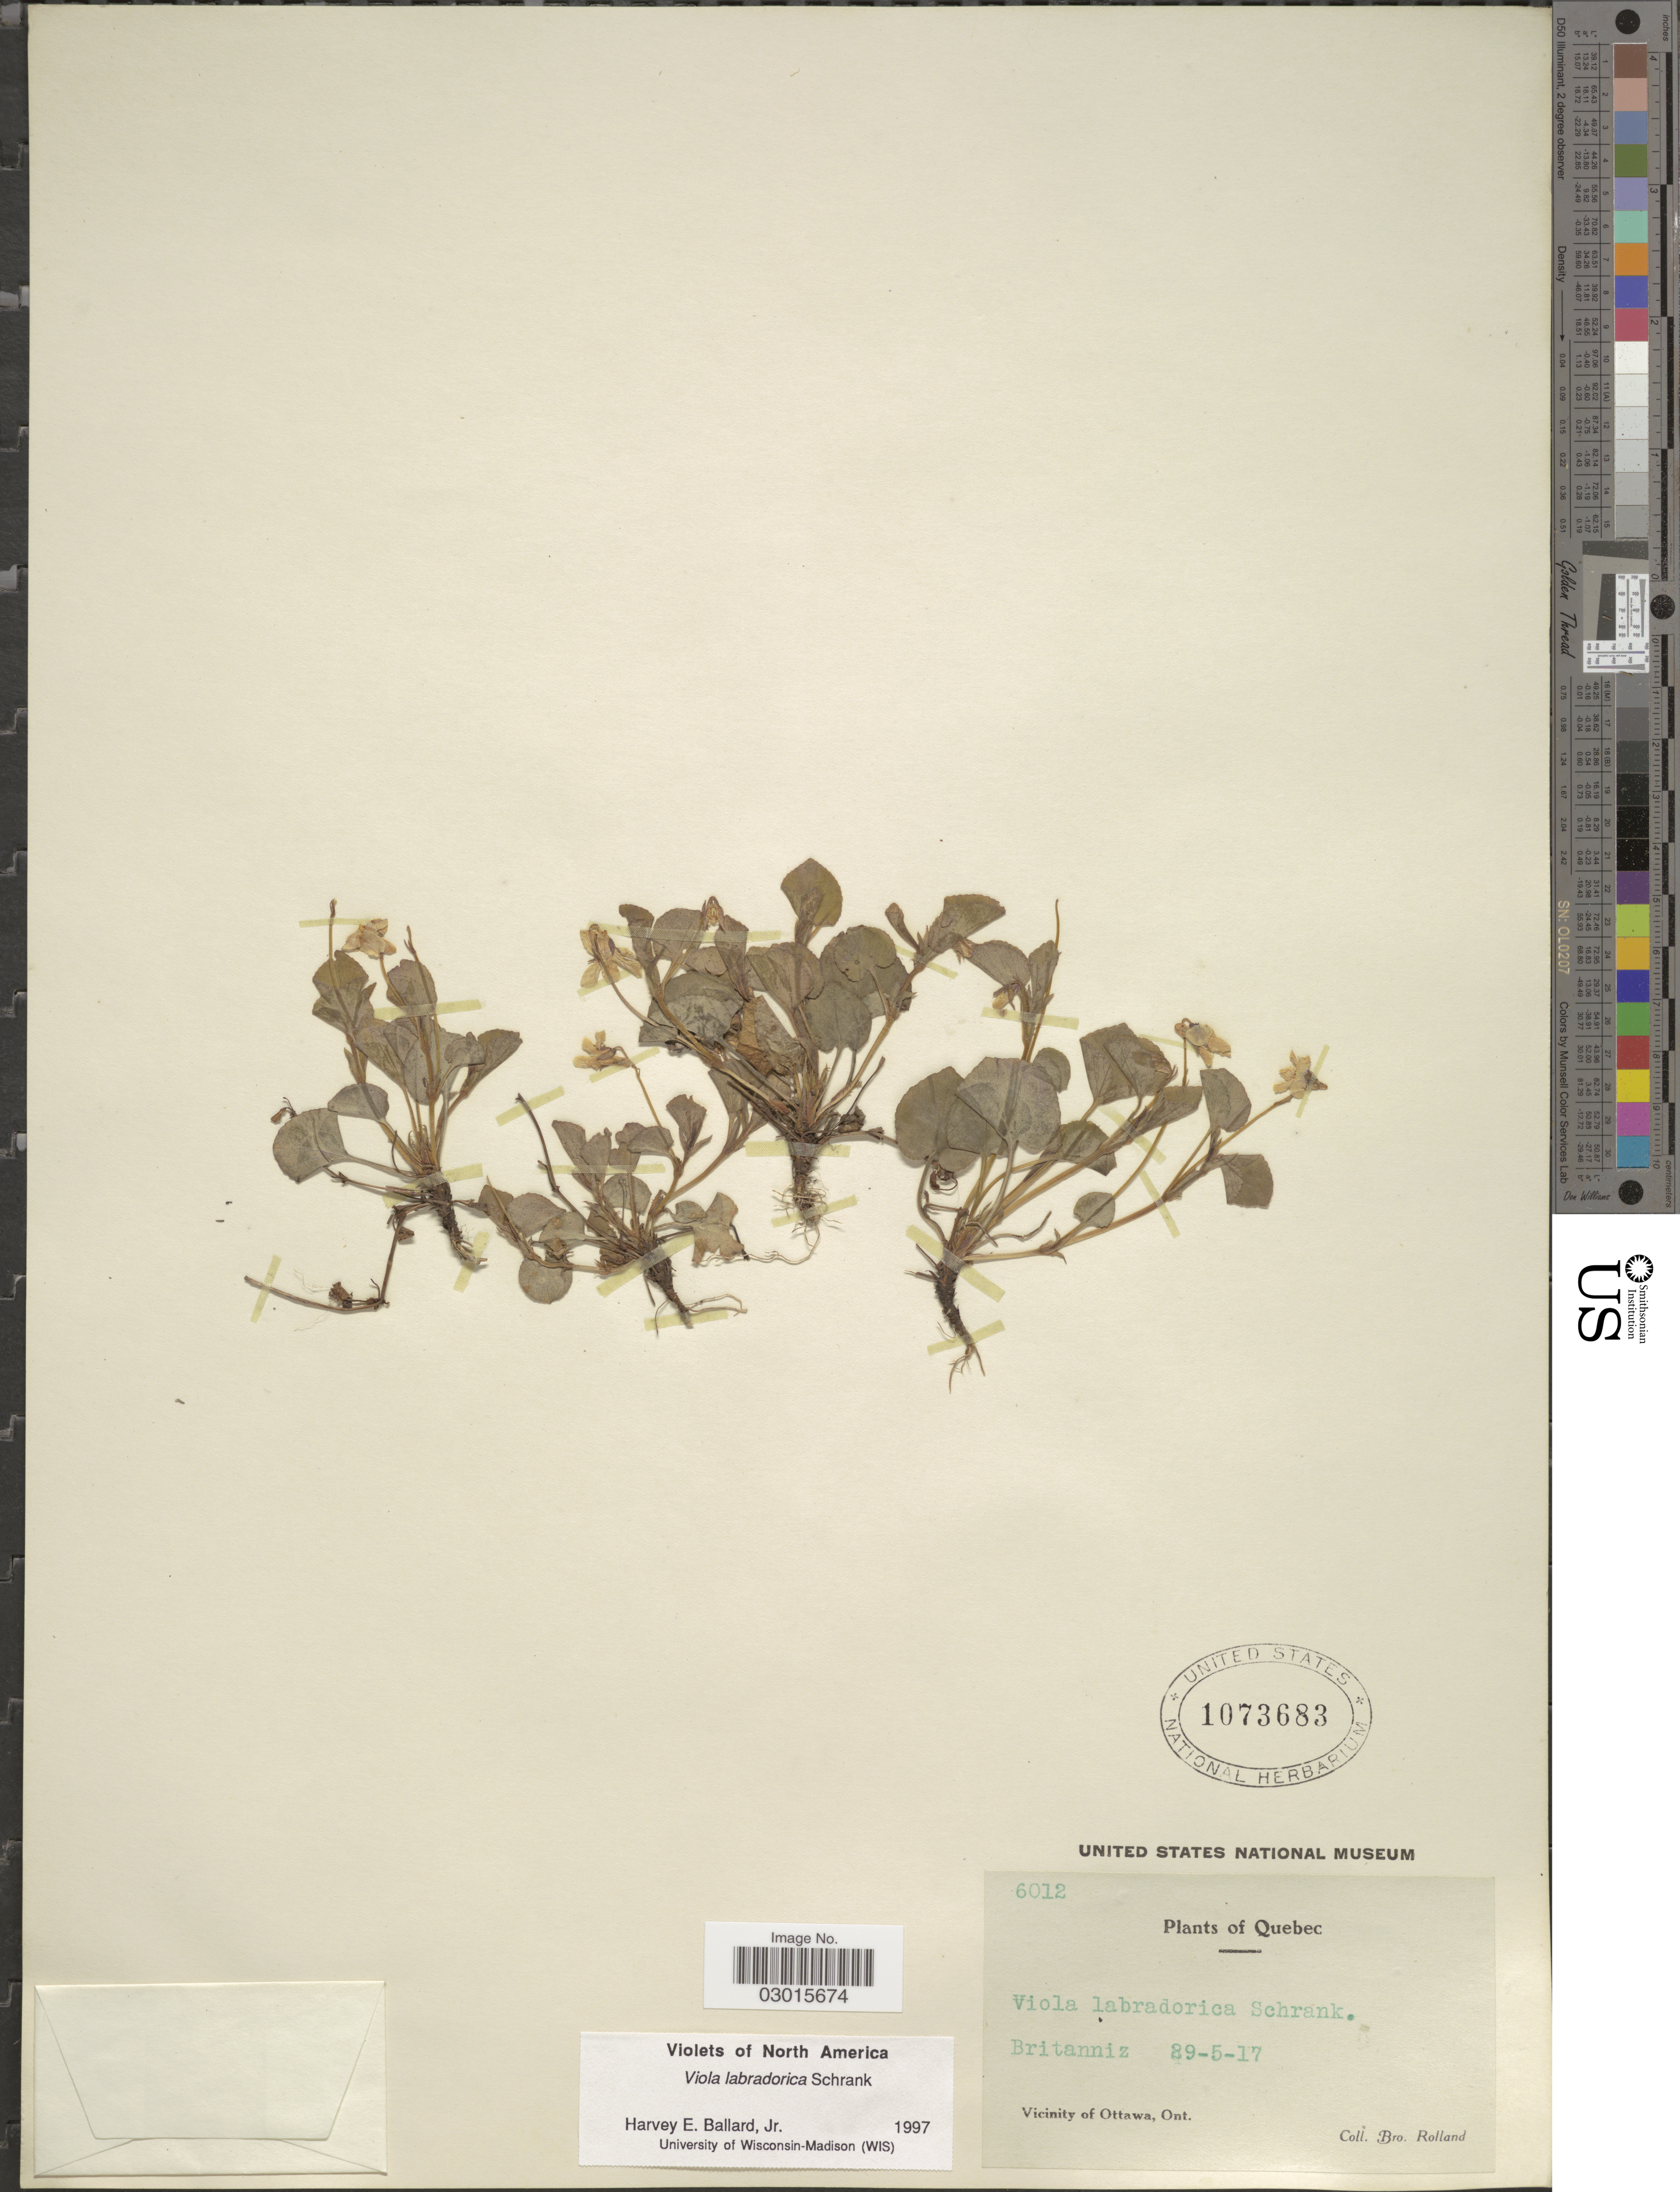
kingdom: Plantae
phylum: Tracheophyta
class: Magnoliopsida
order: Malpighiales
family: Violaceae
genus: Viola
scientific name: Viola labradorica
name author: Schrank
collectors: B. Rolland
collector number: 6012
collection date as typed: Transcribed d/m/y: 29/5/17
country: Canada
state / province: Ontario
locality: Britanniz. Vicinity of Ottawa, Ont.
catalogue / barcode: US 1073683